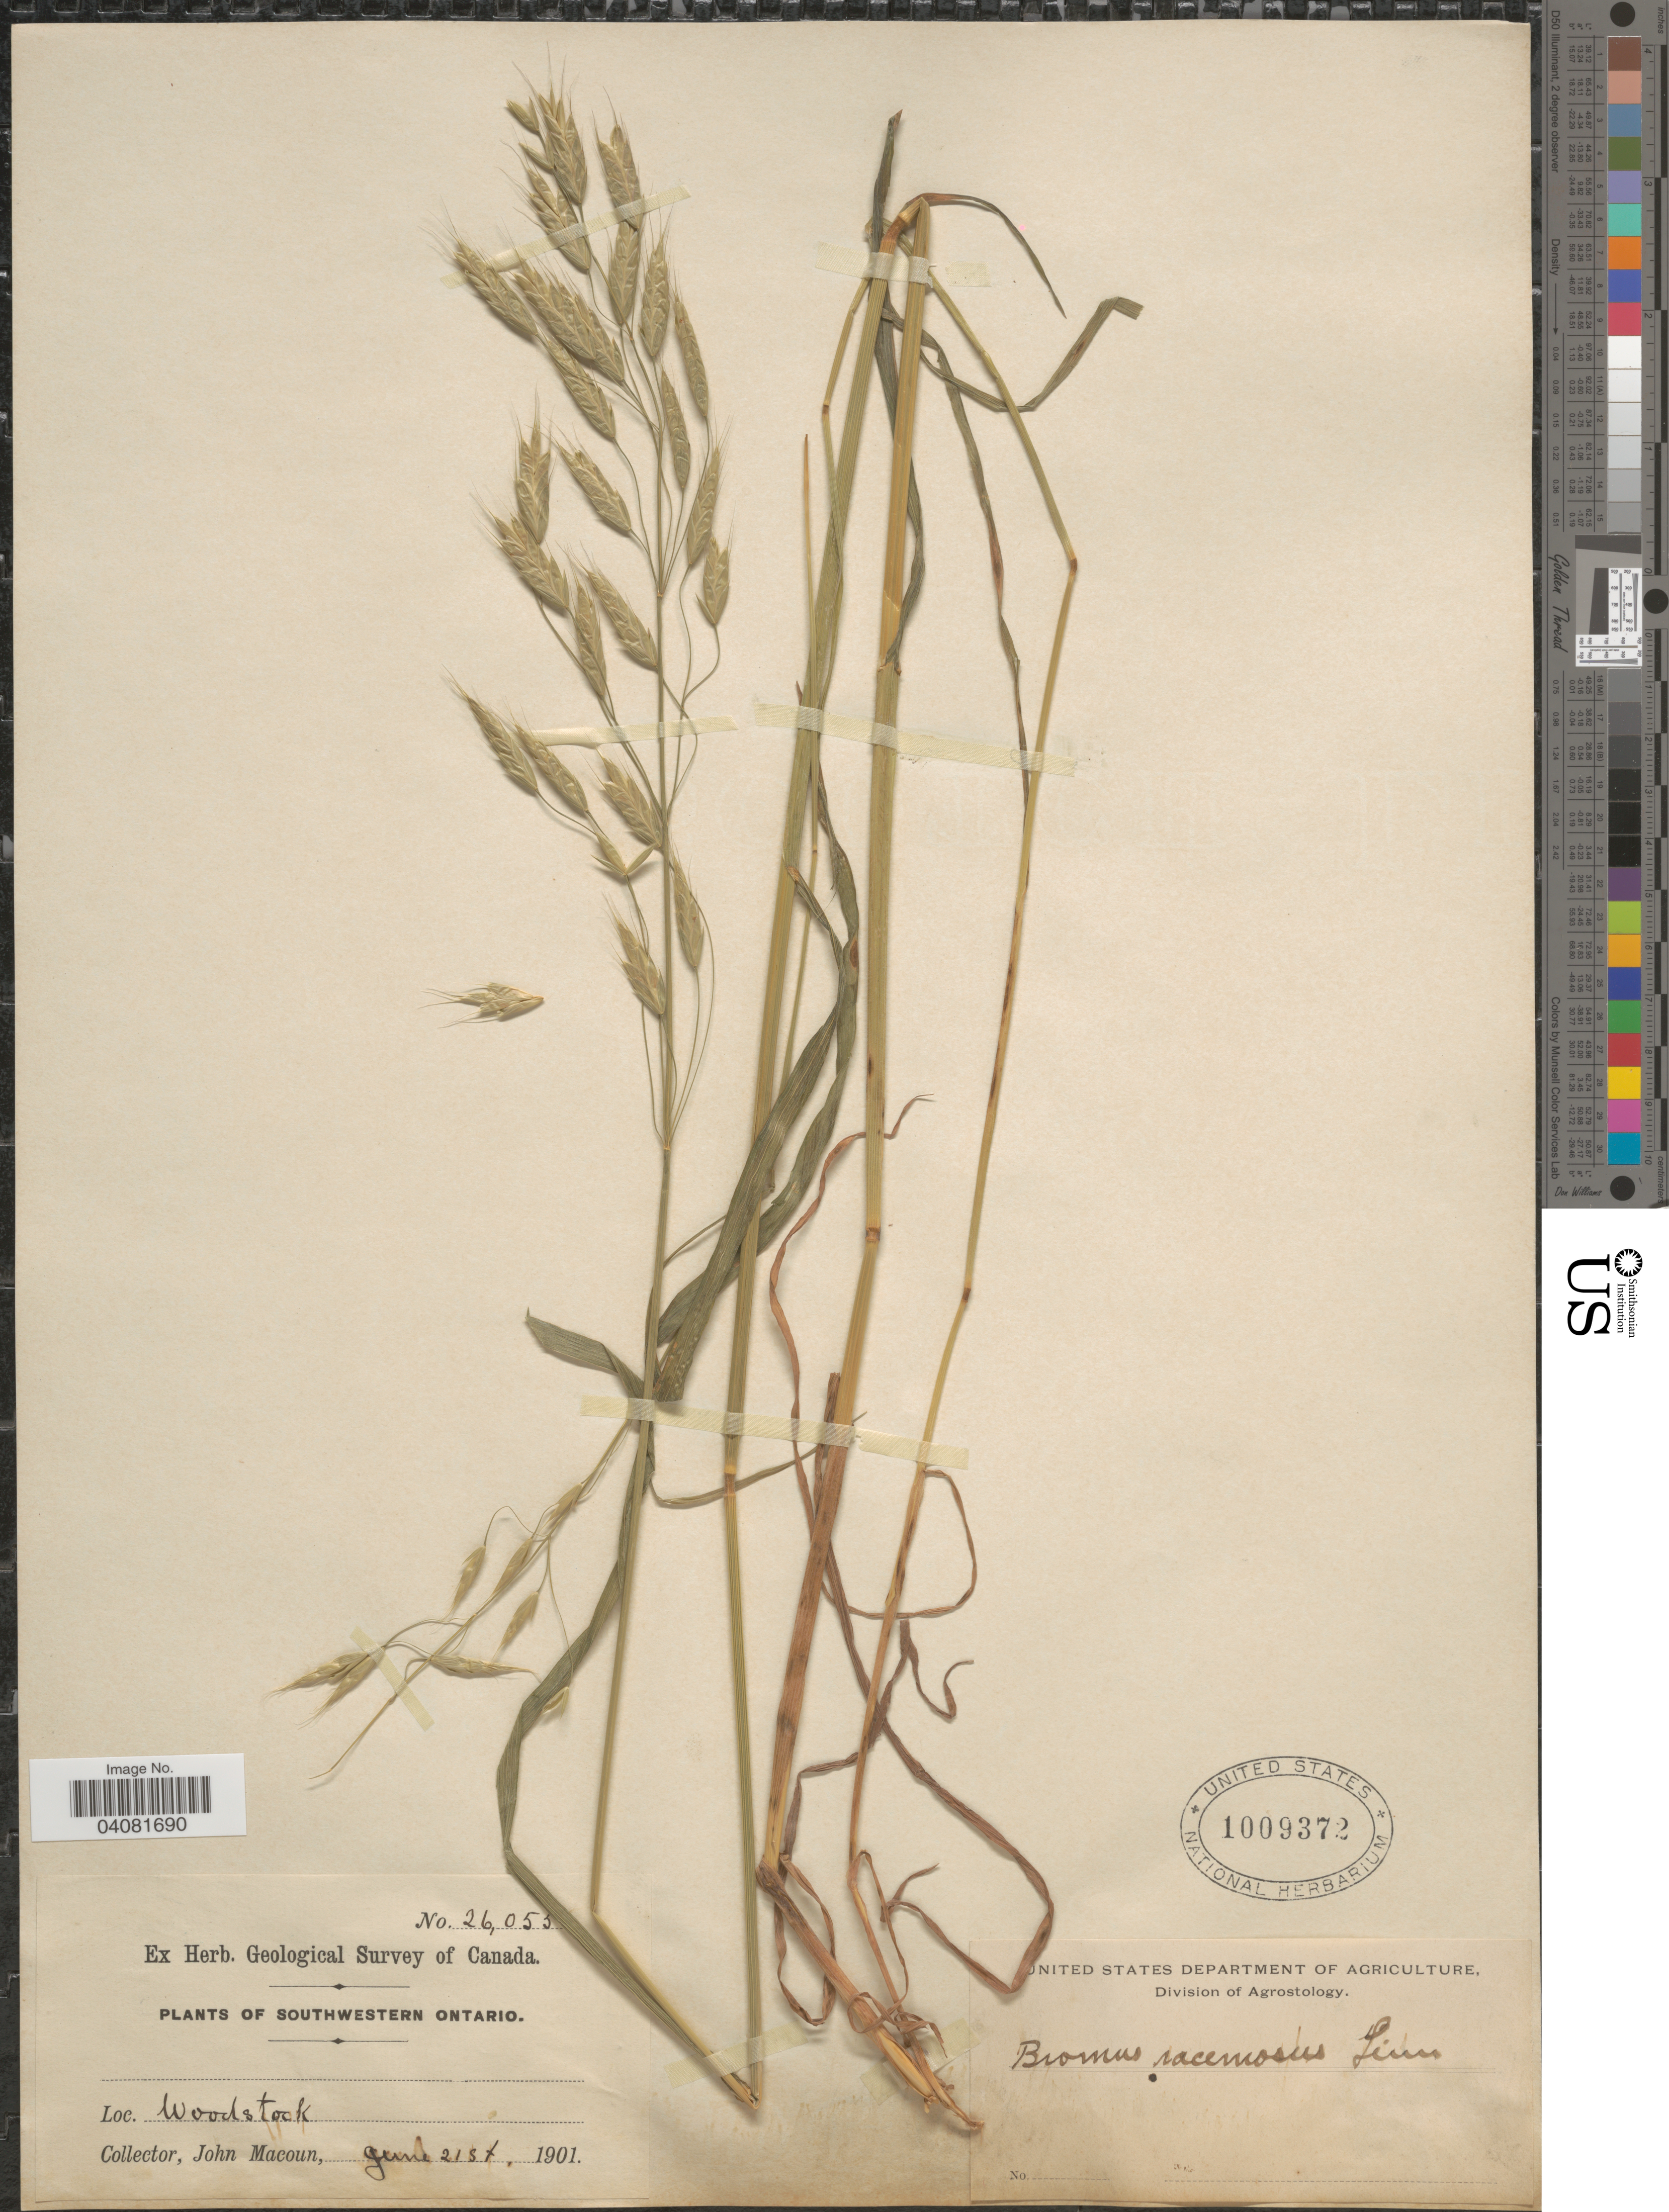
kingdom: Plantae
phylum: Tracheophyta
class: Liliopsida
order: Poales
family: Poaceae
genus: Bromus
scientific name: Bromus commutatus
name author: Schrad.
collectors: J. Macoun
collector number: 26053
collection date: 1901-06-21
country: Canada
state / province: Ontario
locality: Herb. Geological Survey of Canada. Southwestern Ontario. Woodstock.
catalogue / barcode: US 1009372